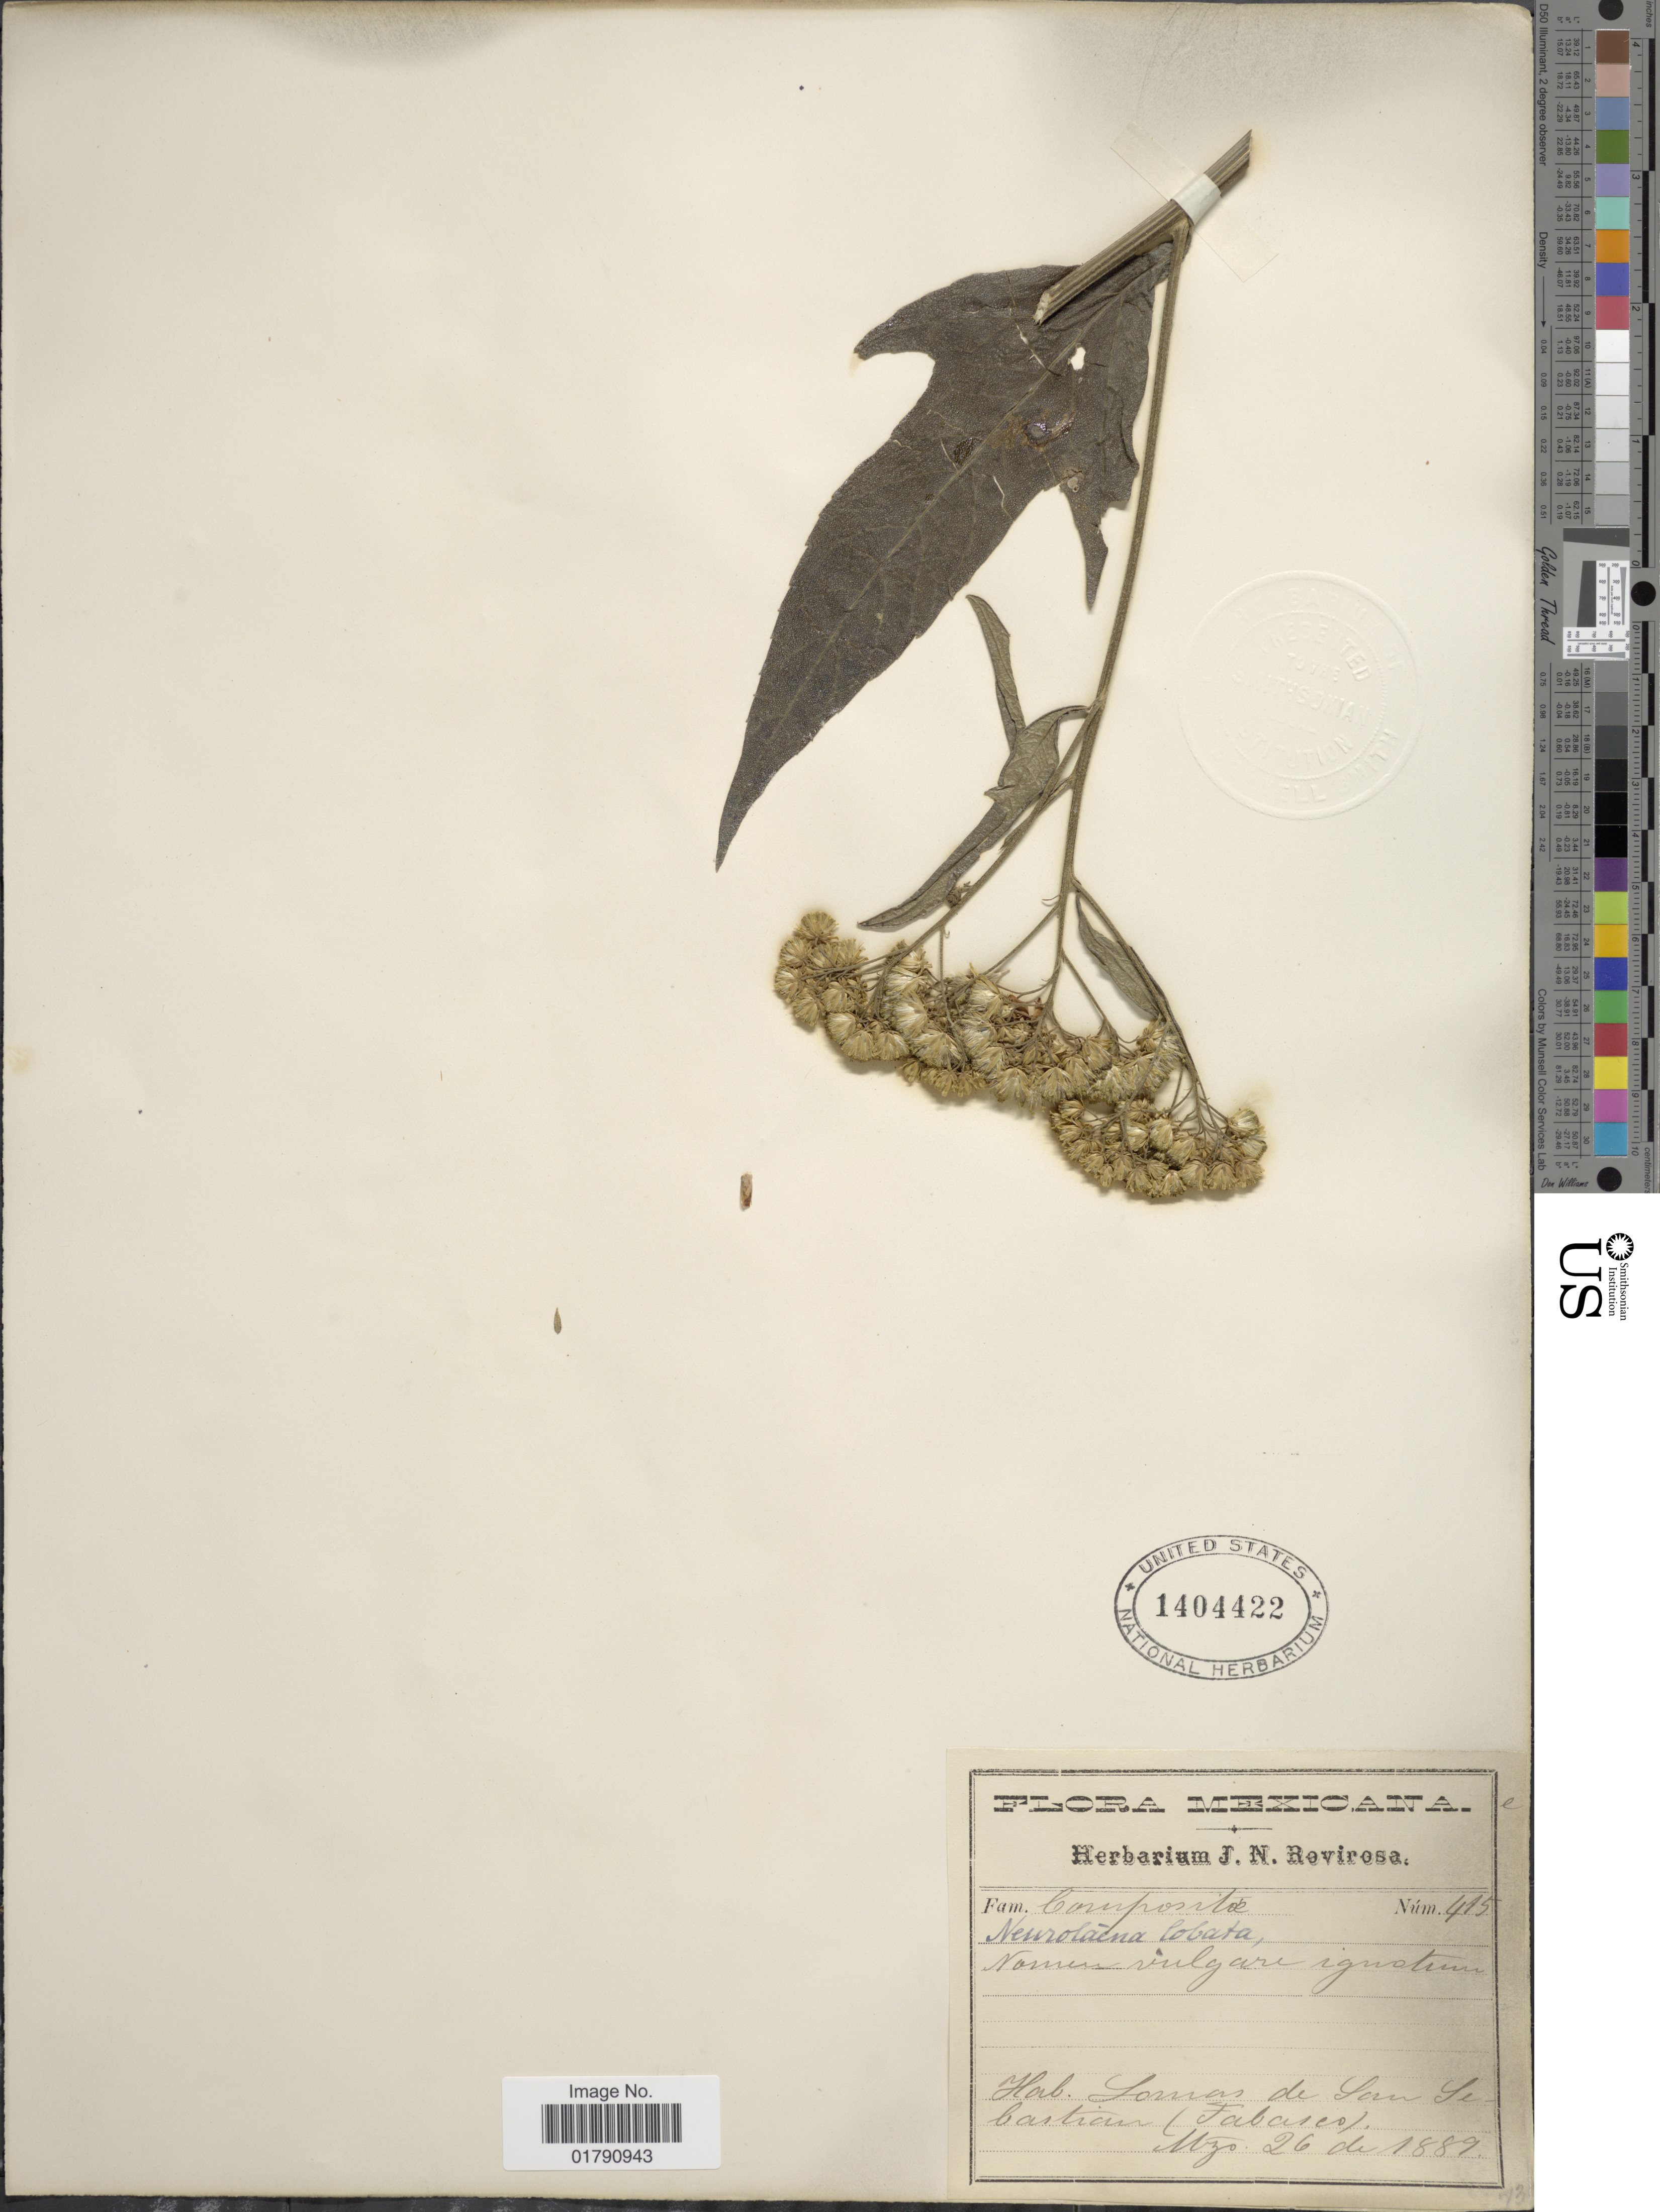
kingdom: Plantae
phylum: Tracheophyta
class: Magnoliopsida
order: Asterales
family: Asteraceae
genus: Neurolaena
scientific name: Neurolaena lobata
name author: (L.) R. Br. ex Cass.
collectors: ex herb. J.N. Rovirosa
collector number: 415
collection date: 1889-03-26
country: Mexico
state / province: Tabasco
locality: Lomas de San Sebastian (Tabasco)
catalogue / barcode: US 1404422